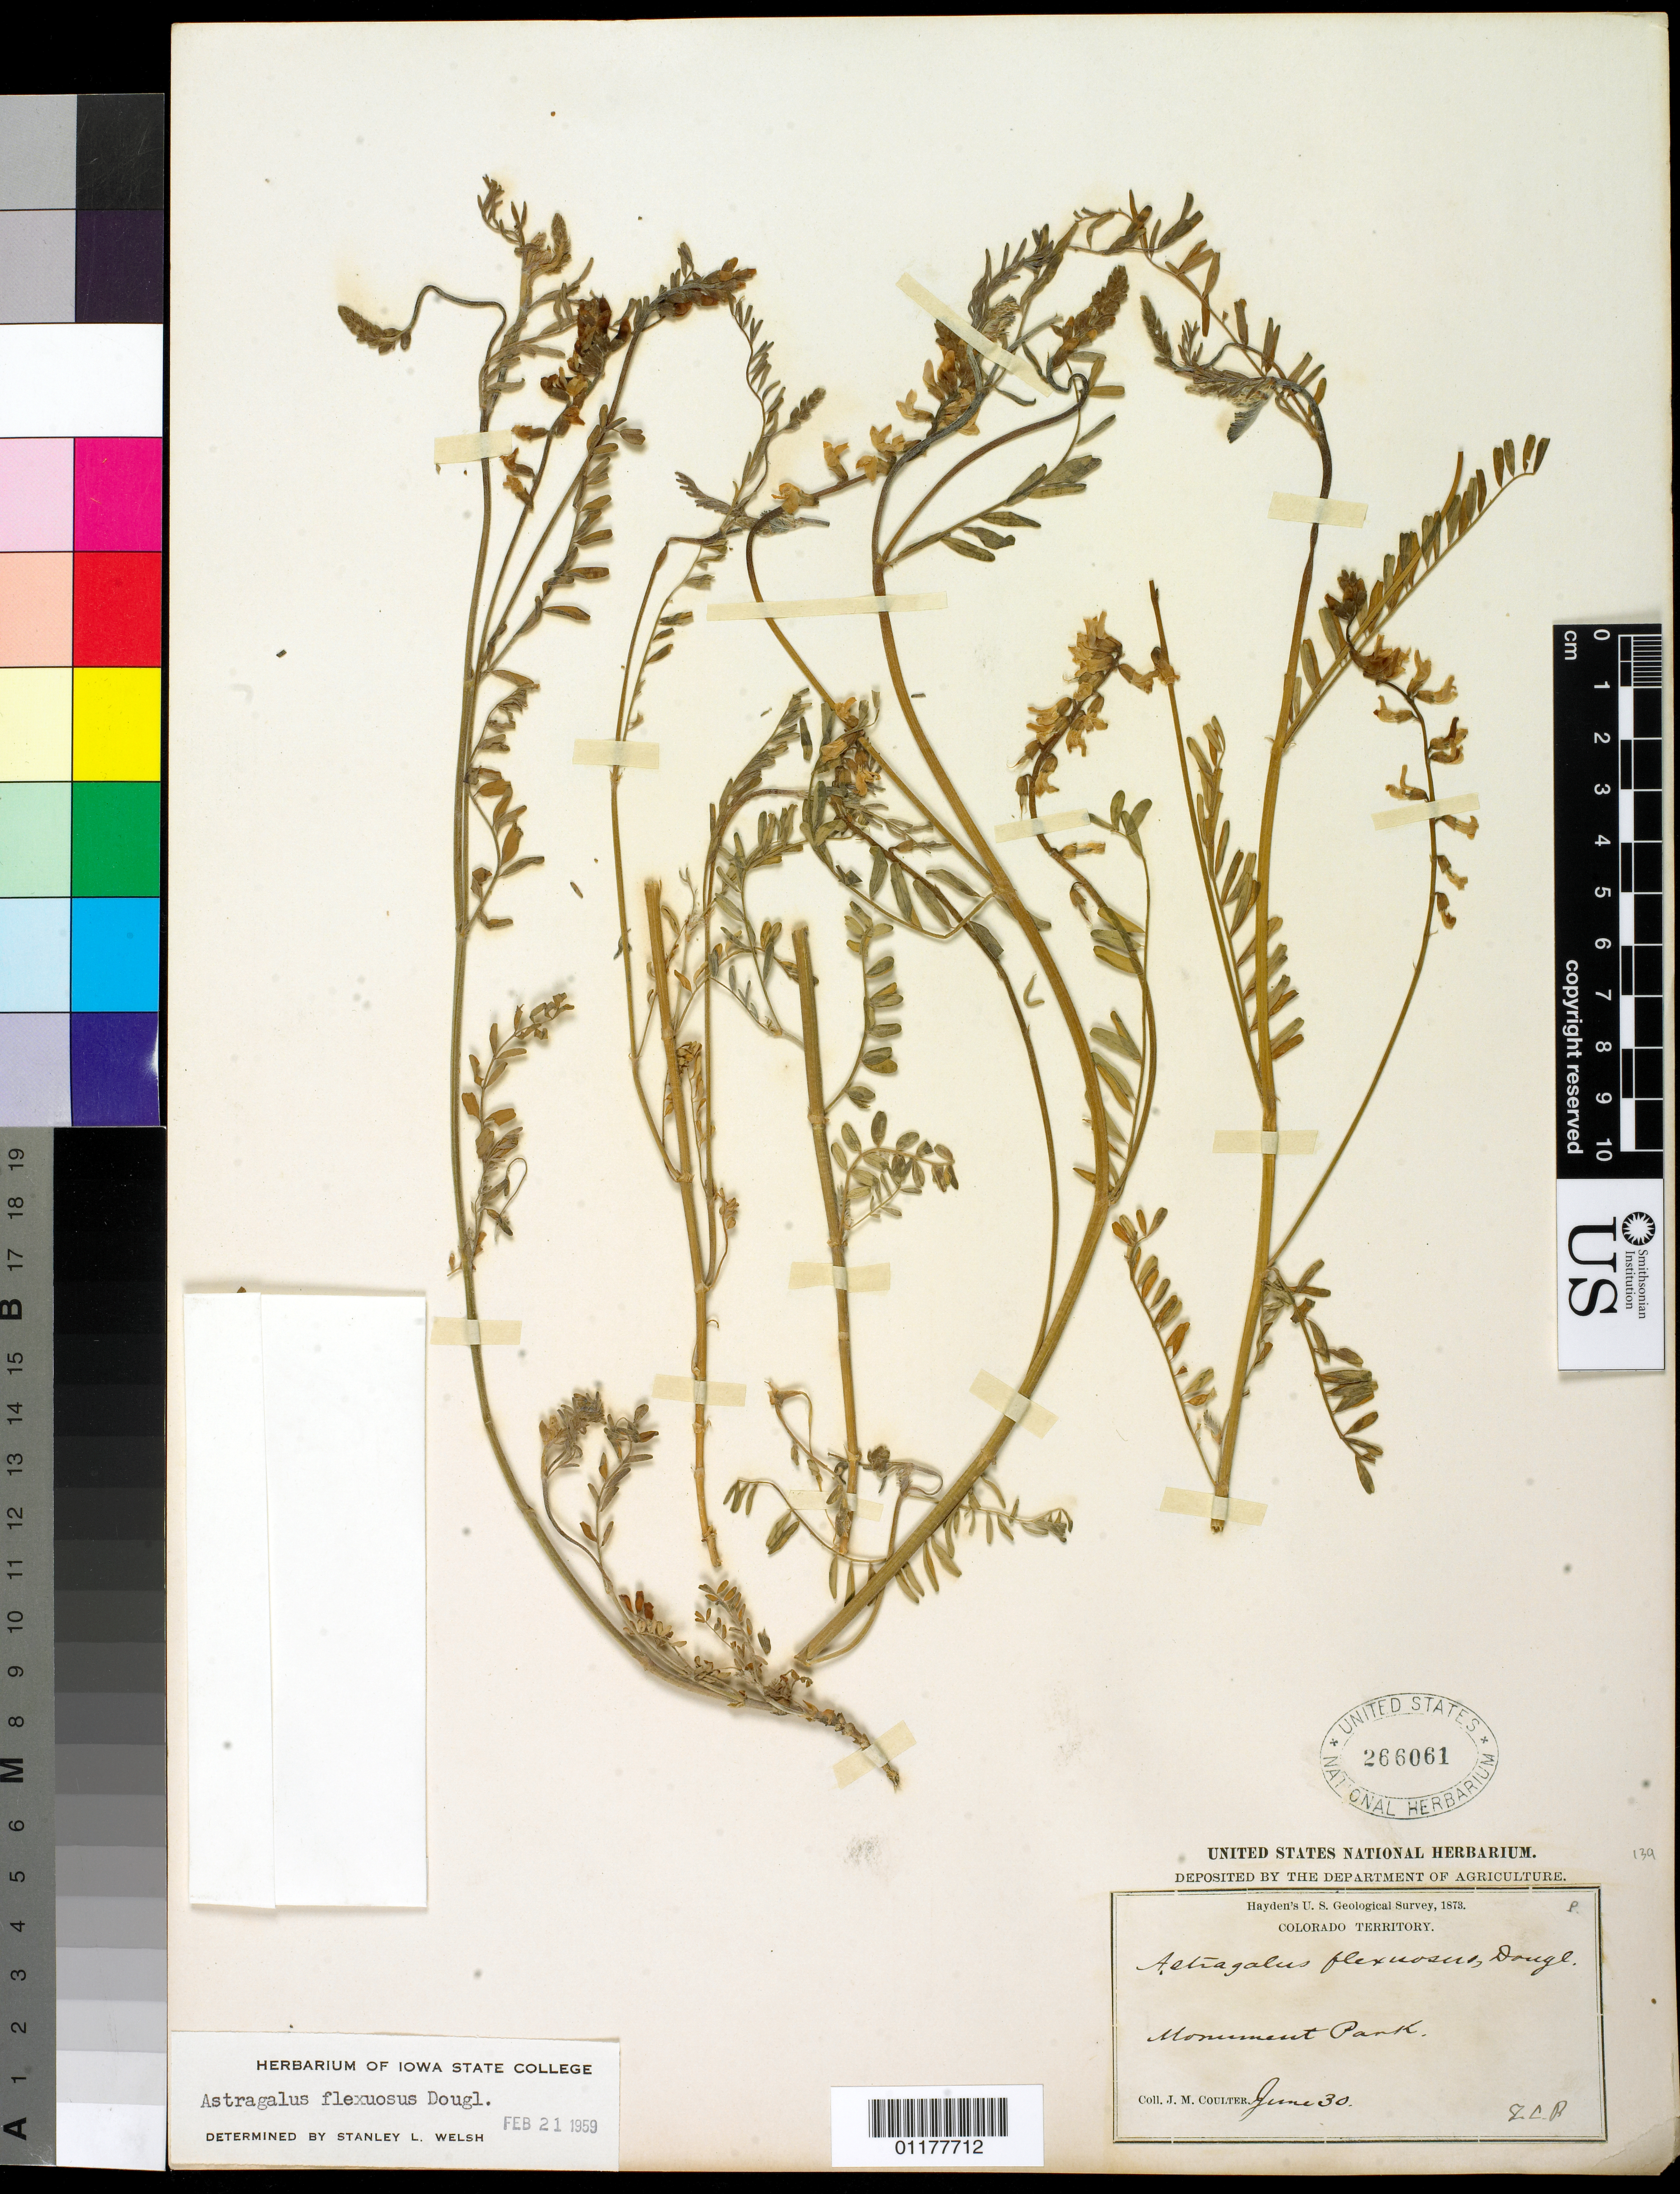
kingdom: Plantae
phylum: Tracheophyta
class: Magnoliopsida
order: Fabales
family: Fabaceae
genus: Astragalus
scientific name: Astragalus flexuosus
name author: (Hook.) Douglas ex G. Don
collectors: J. M. Coulter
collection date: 1873-06-30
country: United States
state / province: Colorado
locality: Monument Park.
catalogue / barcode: US 266061